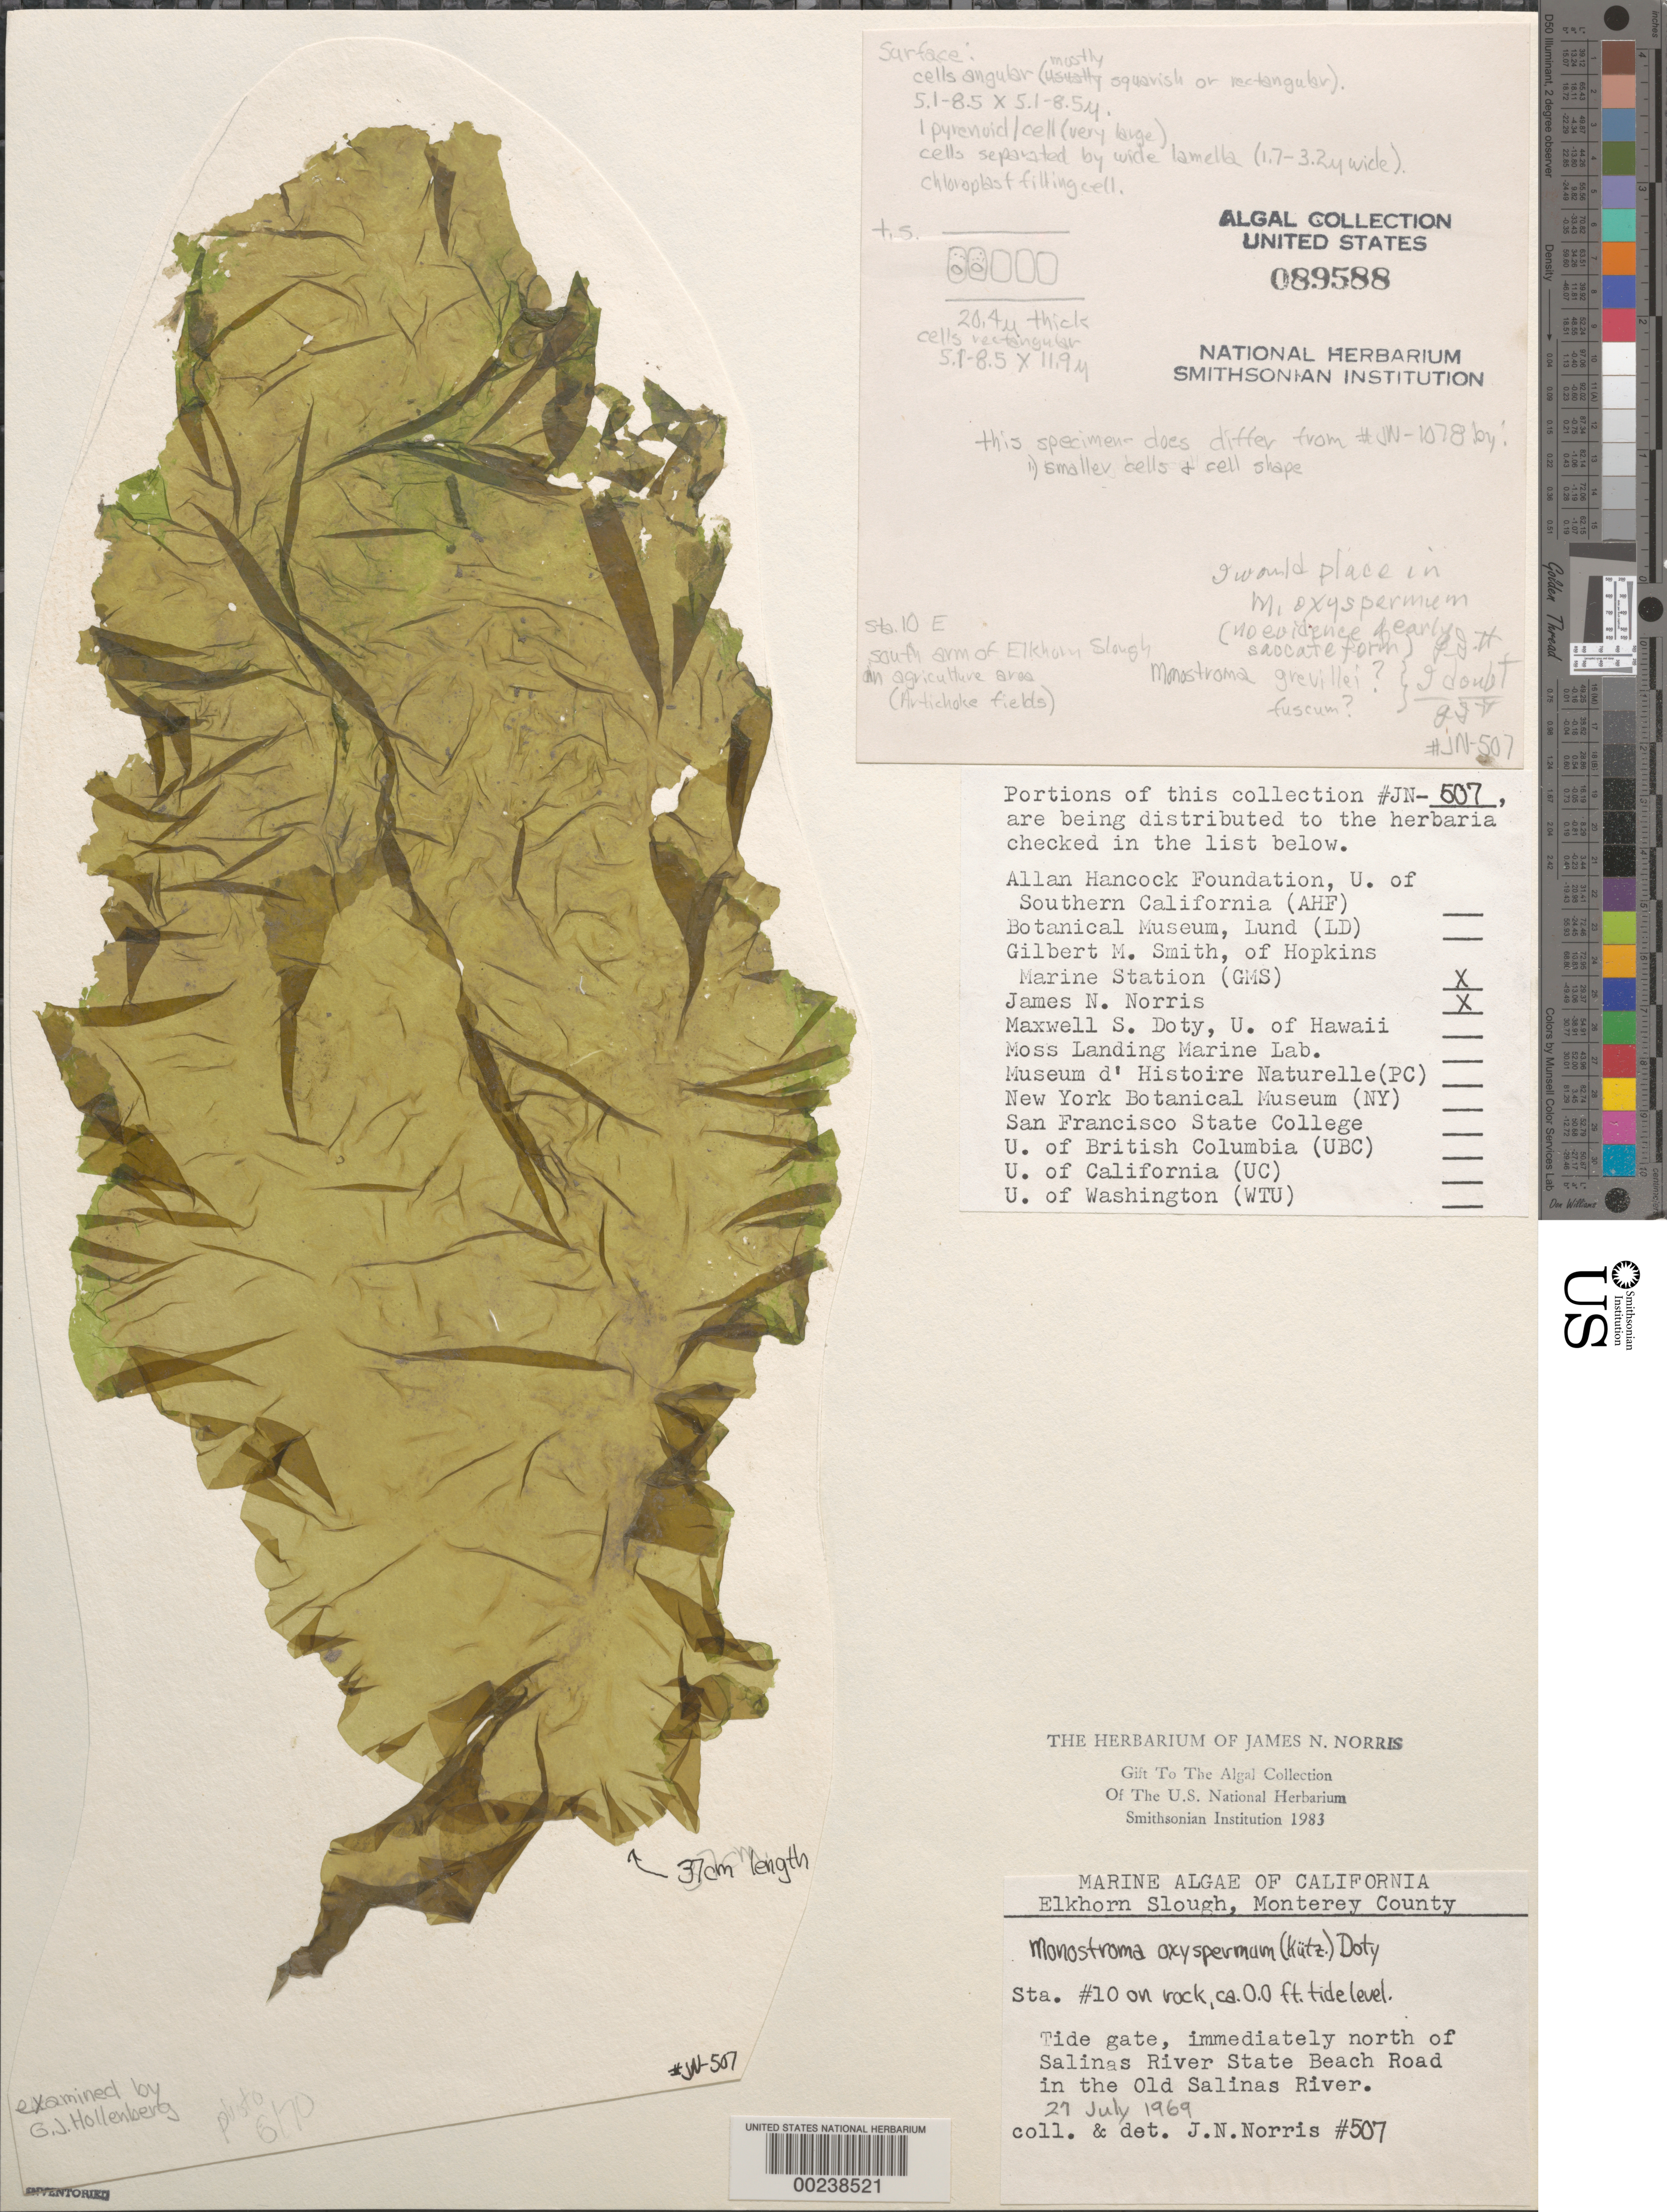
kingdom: Plantae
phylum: Chlorophyta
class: Ulvophyceae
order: Ulvales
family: Gayraliaceae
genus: Gayralia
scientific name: Gayralia oxysperma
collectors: J. N. Norris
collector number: JN-507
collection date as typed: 27 Jul 1969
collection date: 1969-07-27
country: United States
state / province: California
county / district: Monterey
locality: Old Salinas River, Elkhorn Slough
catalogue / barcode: US 89588